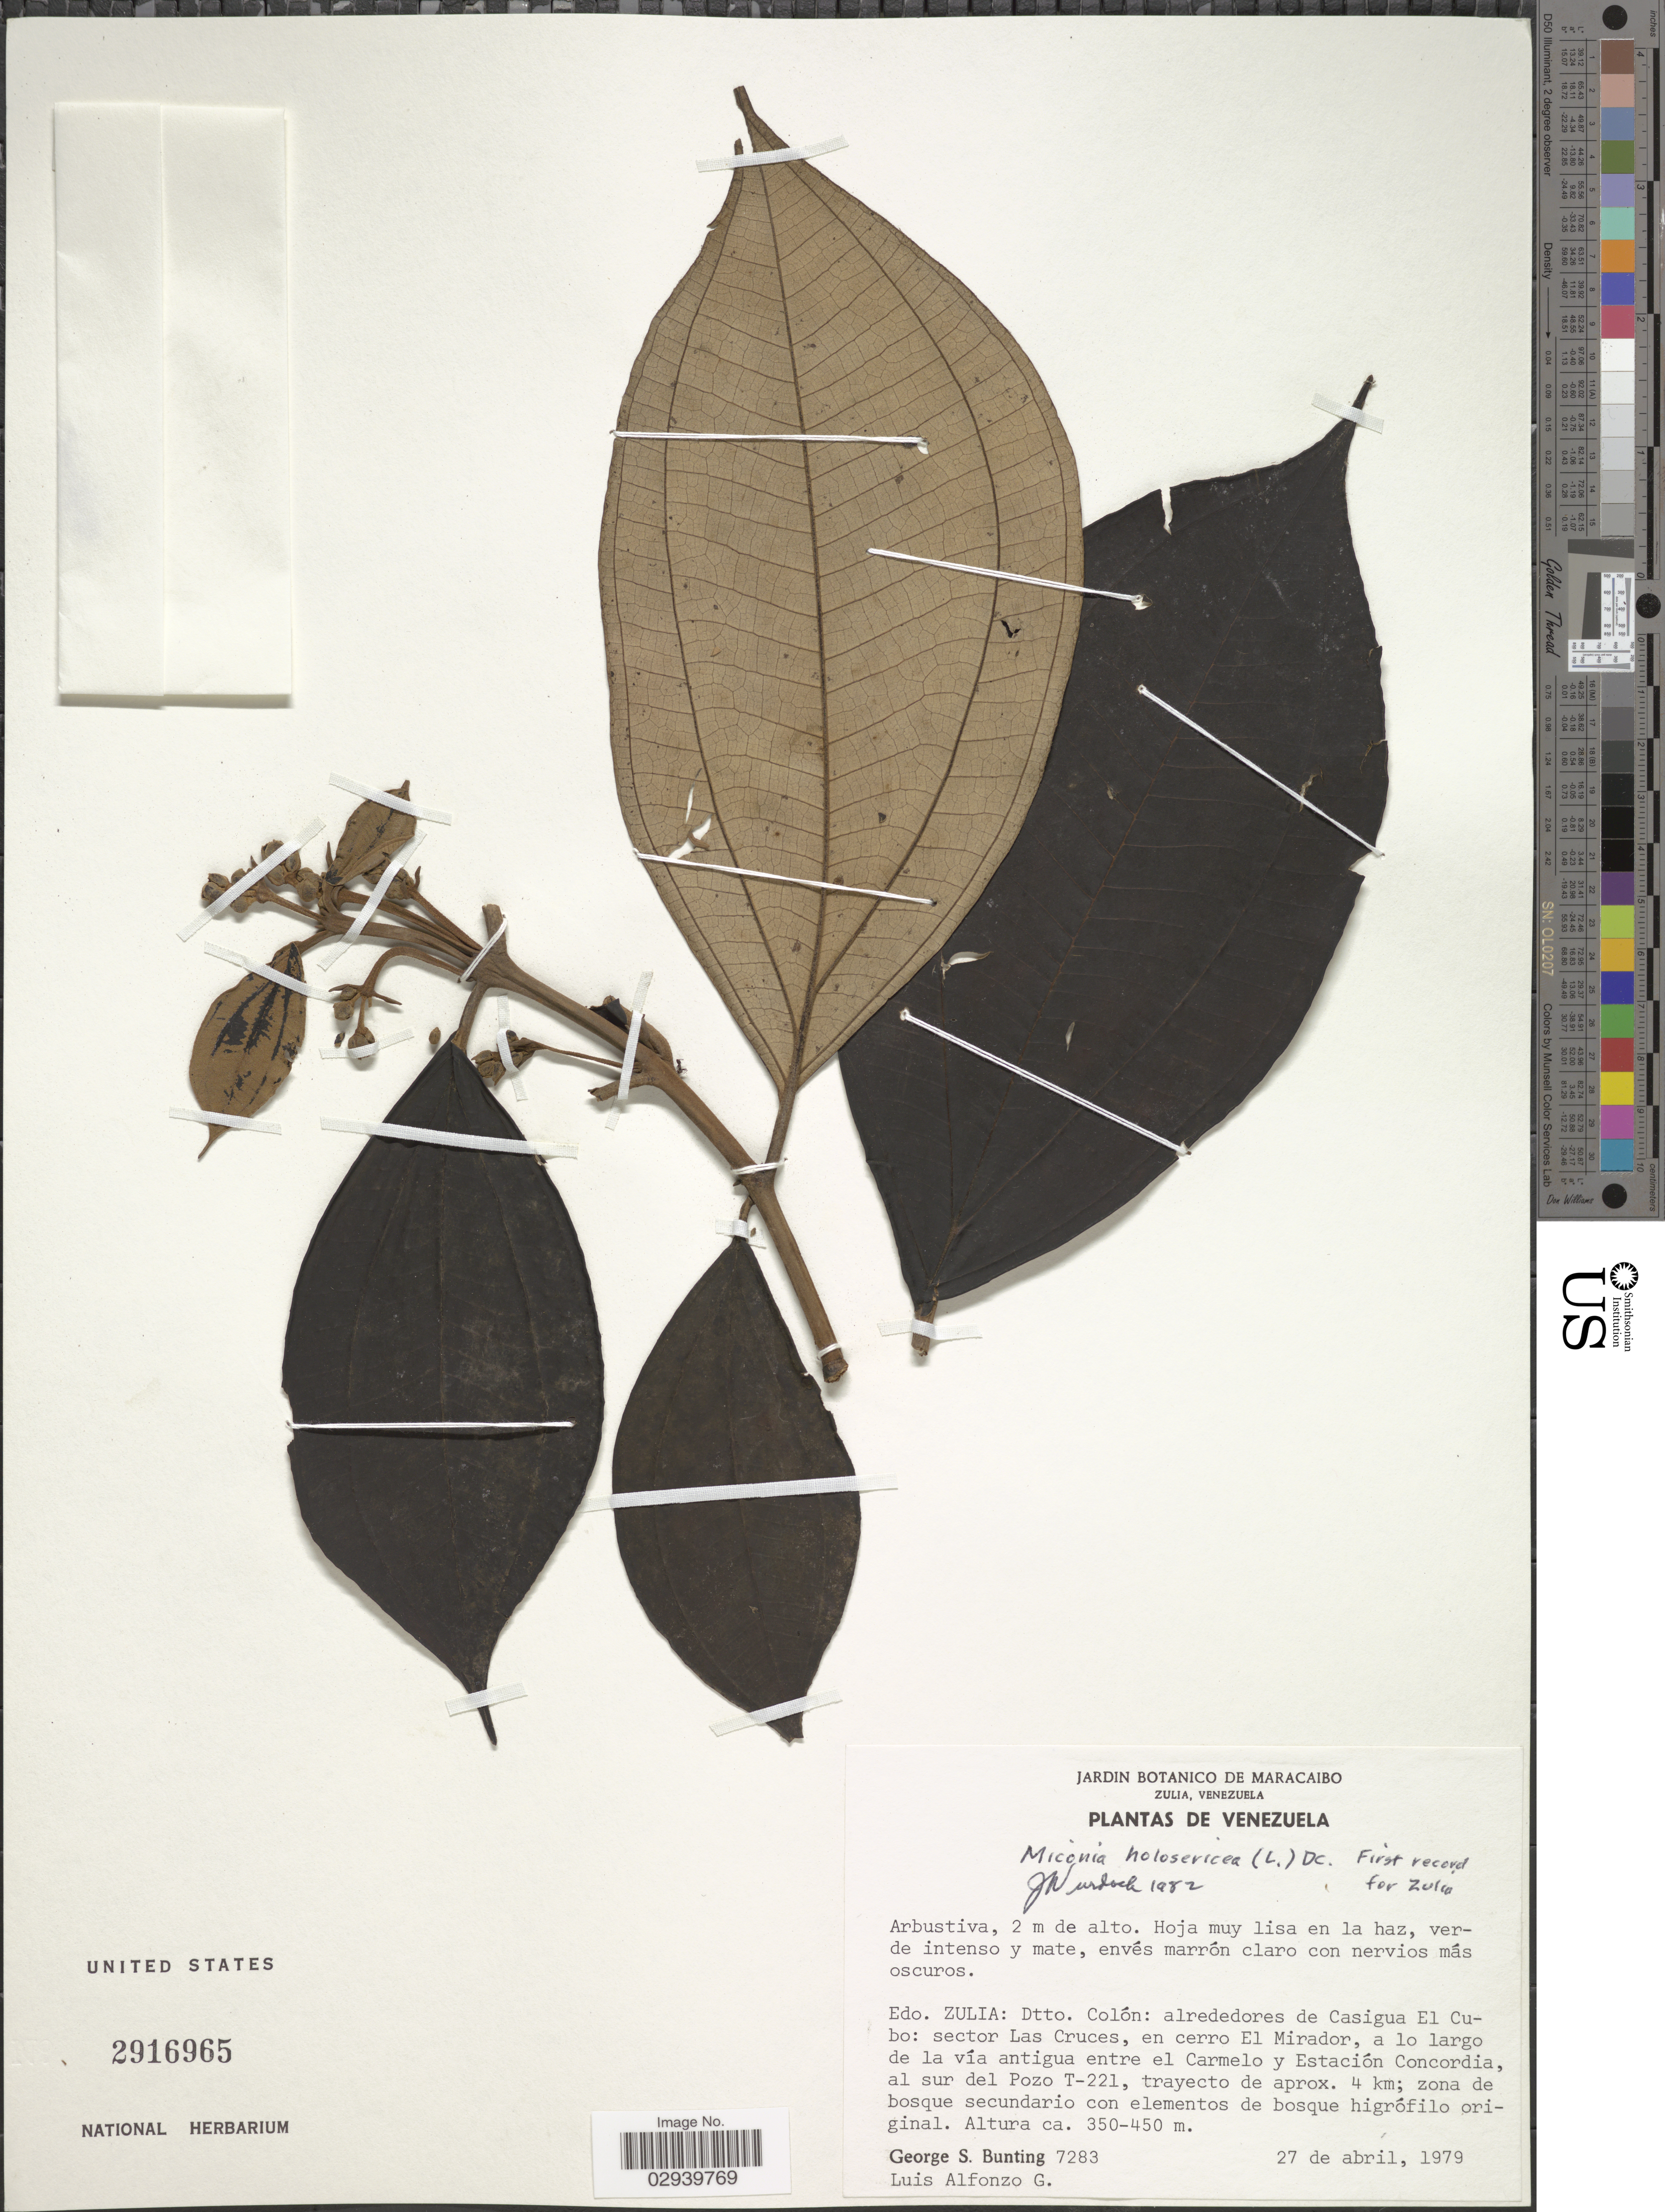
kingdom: Plantae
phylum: Tracheophyta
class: Magnoliopsida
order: Myrtales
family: Melastomataceae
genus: Miconia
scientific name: Miconia holosericea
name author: (L.) DC.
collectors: G. S. Bunting & L. Alfonzo G.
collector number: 7283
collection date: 1979-04-27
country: Venezuela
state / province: Zulia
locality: Dtto. Colón: alrededores de Casigua El Cubo: sector Las Cruces, en cerro El Mirador, a lo largo de la vía antigua entre el Carmelo y Estación Concordia, al sur del Pozo T-221, trayecto de aprox. 4 km.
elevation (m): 350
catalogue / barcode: US 2916965